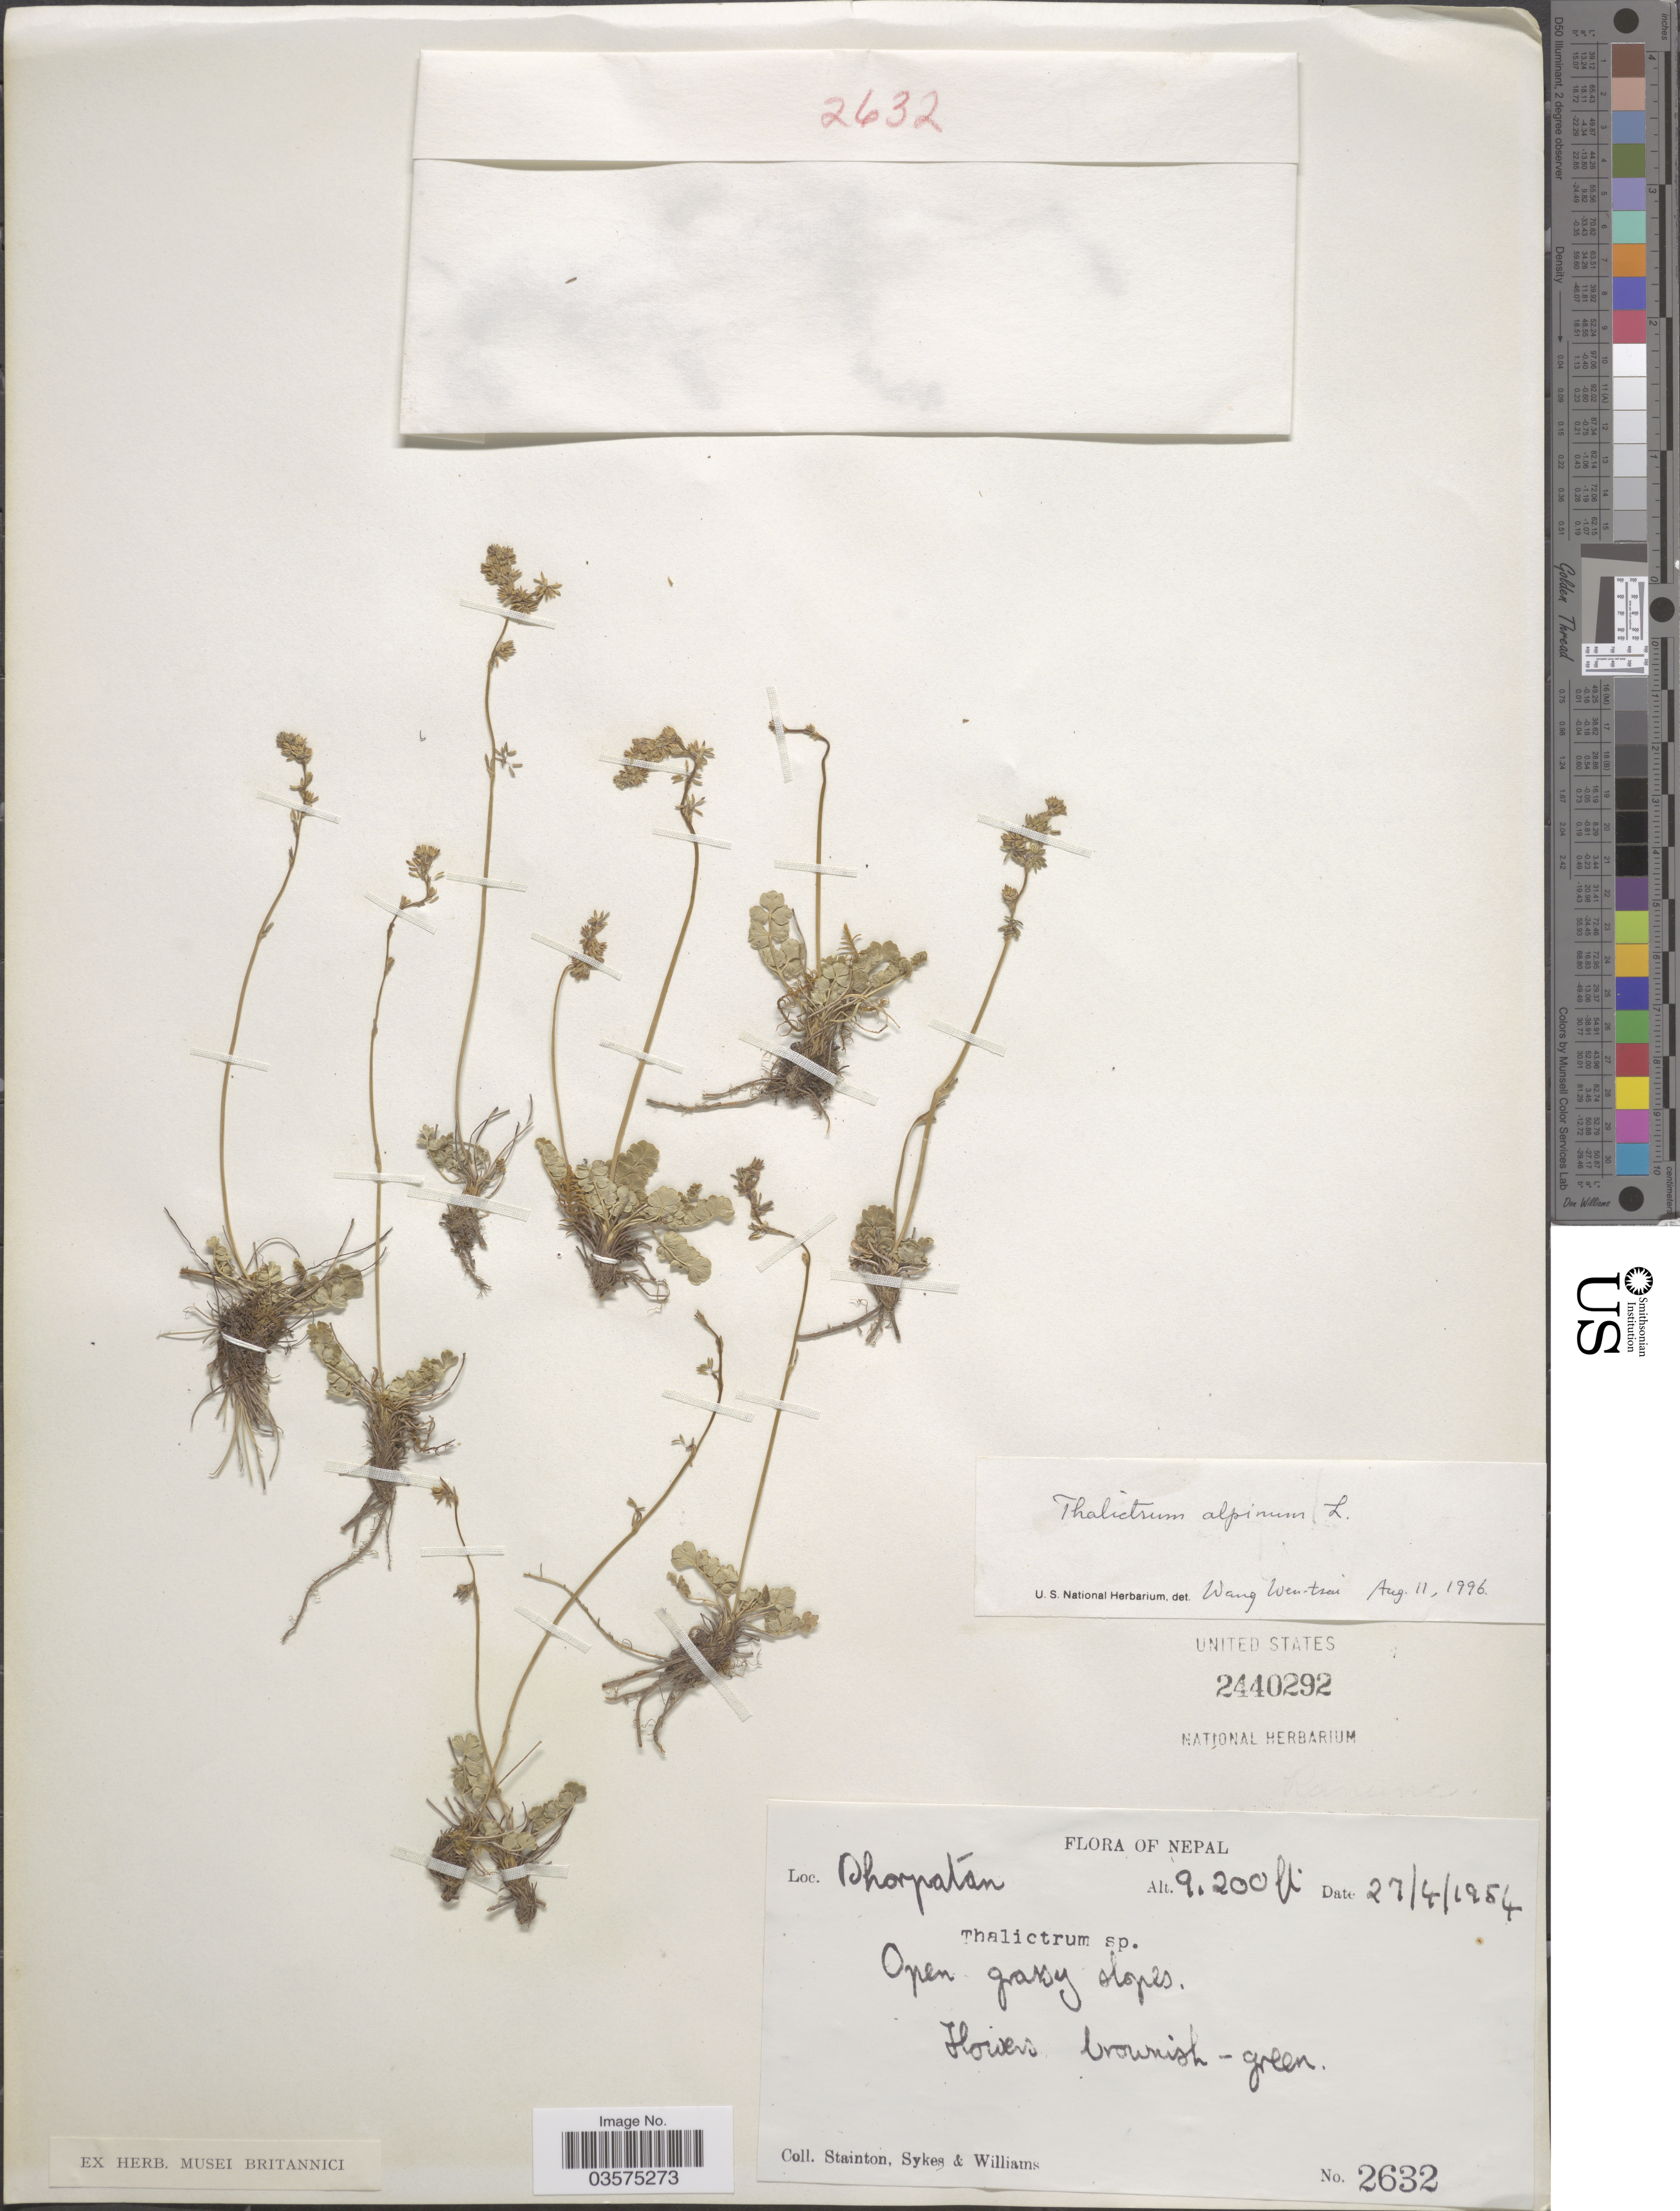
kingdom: Plantae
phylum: Tracheophyta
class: Magnoliopsida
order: Ranunculales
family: Ranunculaceae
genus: Thalictrum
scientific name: Thalictrum alpinum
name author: L.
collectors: -. Stainton, Sykes, -- & -- Williams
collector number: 2632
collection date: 1954-04-27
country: Nepal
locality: Dhorpatan.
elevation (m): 2804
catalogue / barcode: US 2440292